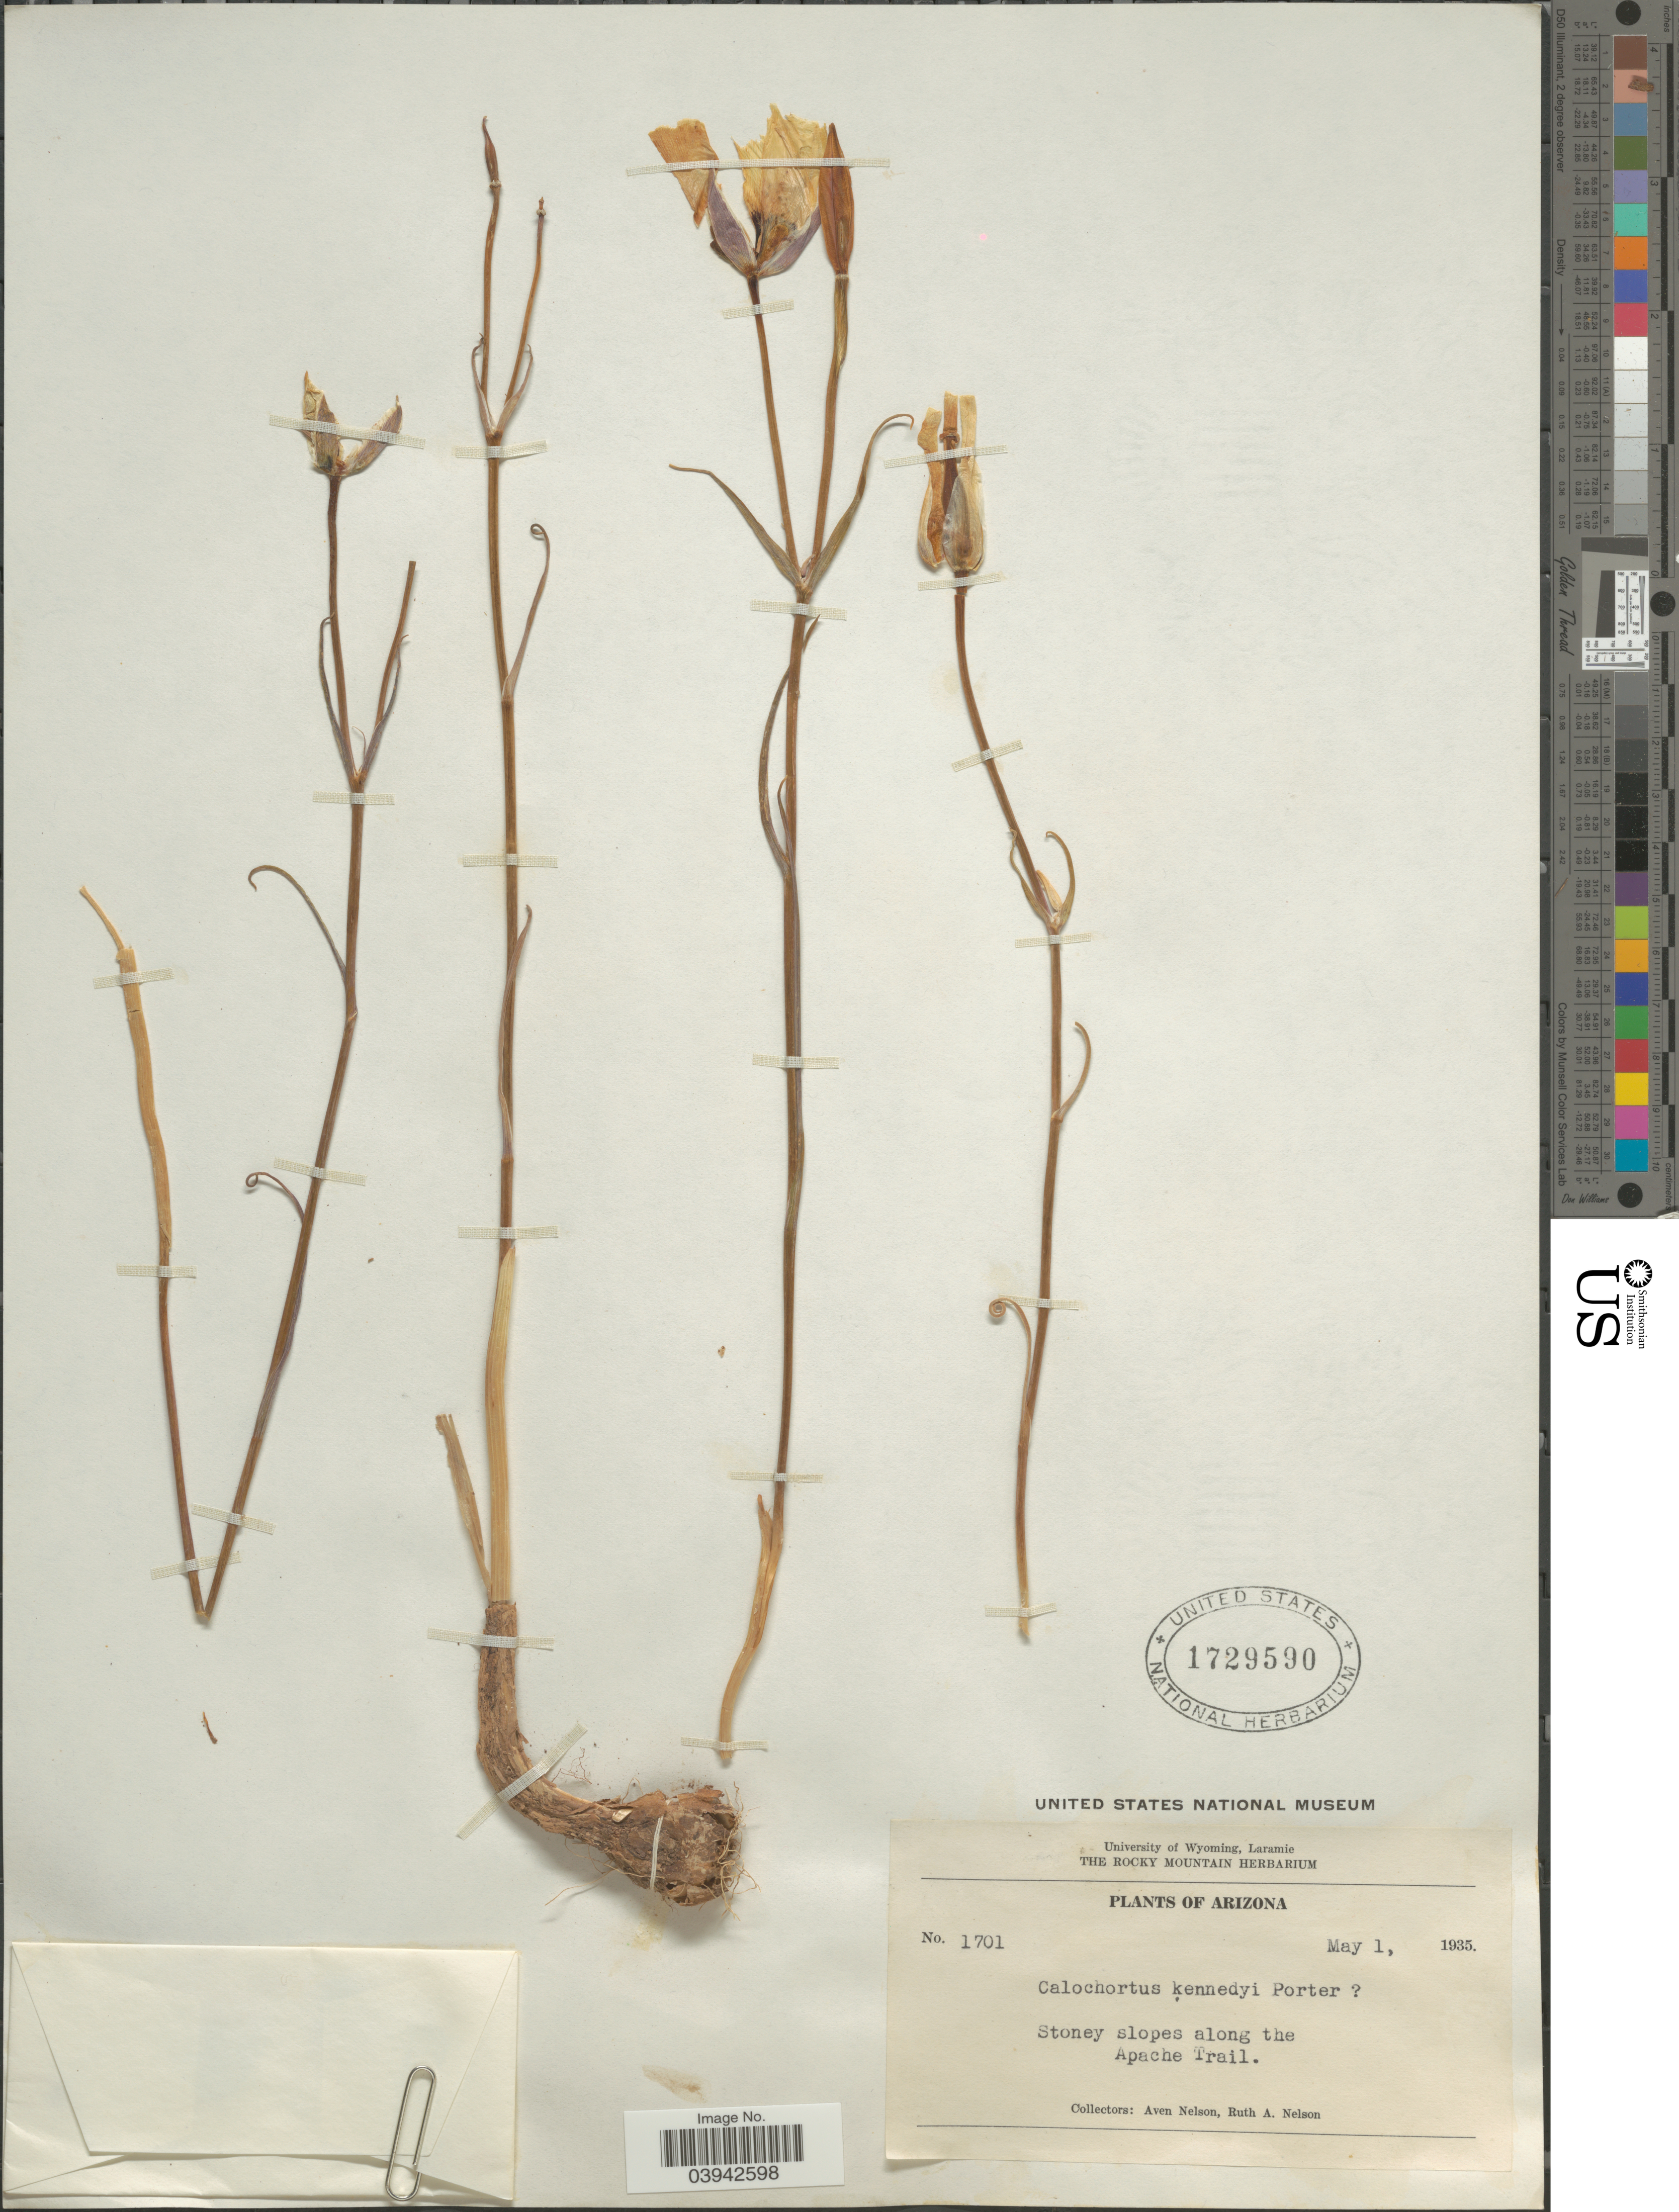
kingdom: Plantae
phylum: Tracheophyta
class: Liliopsida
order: Liliales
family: Liliaceae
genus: Calochortus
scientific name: Calochortus kennedyi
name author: Porter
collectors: A. Nelson & R. A. Nelson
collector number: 1701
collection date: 1935-05-01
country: United States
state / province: Arizona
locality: Stoney slopes along the Apache Trail.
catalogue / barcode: US 1729590